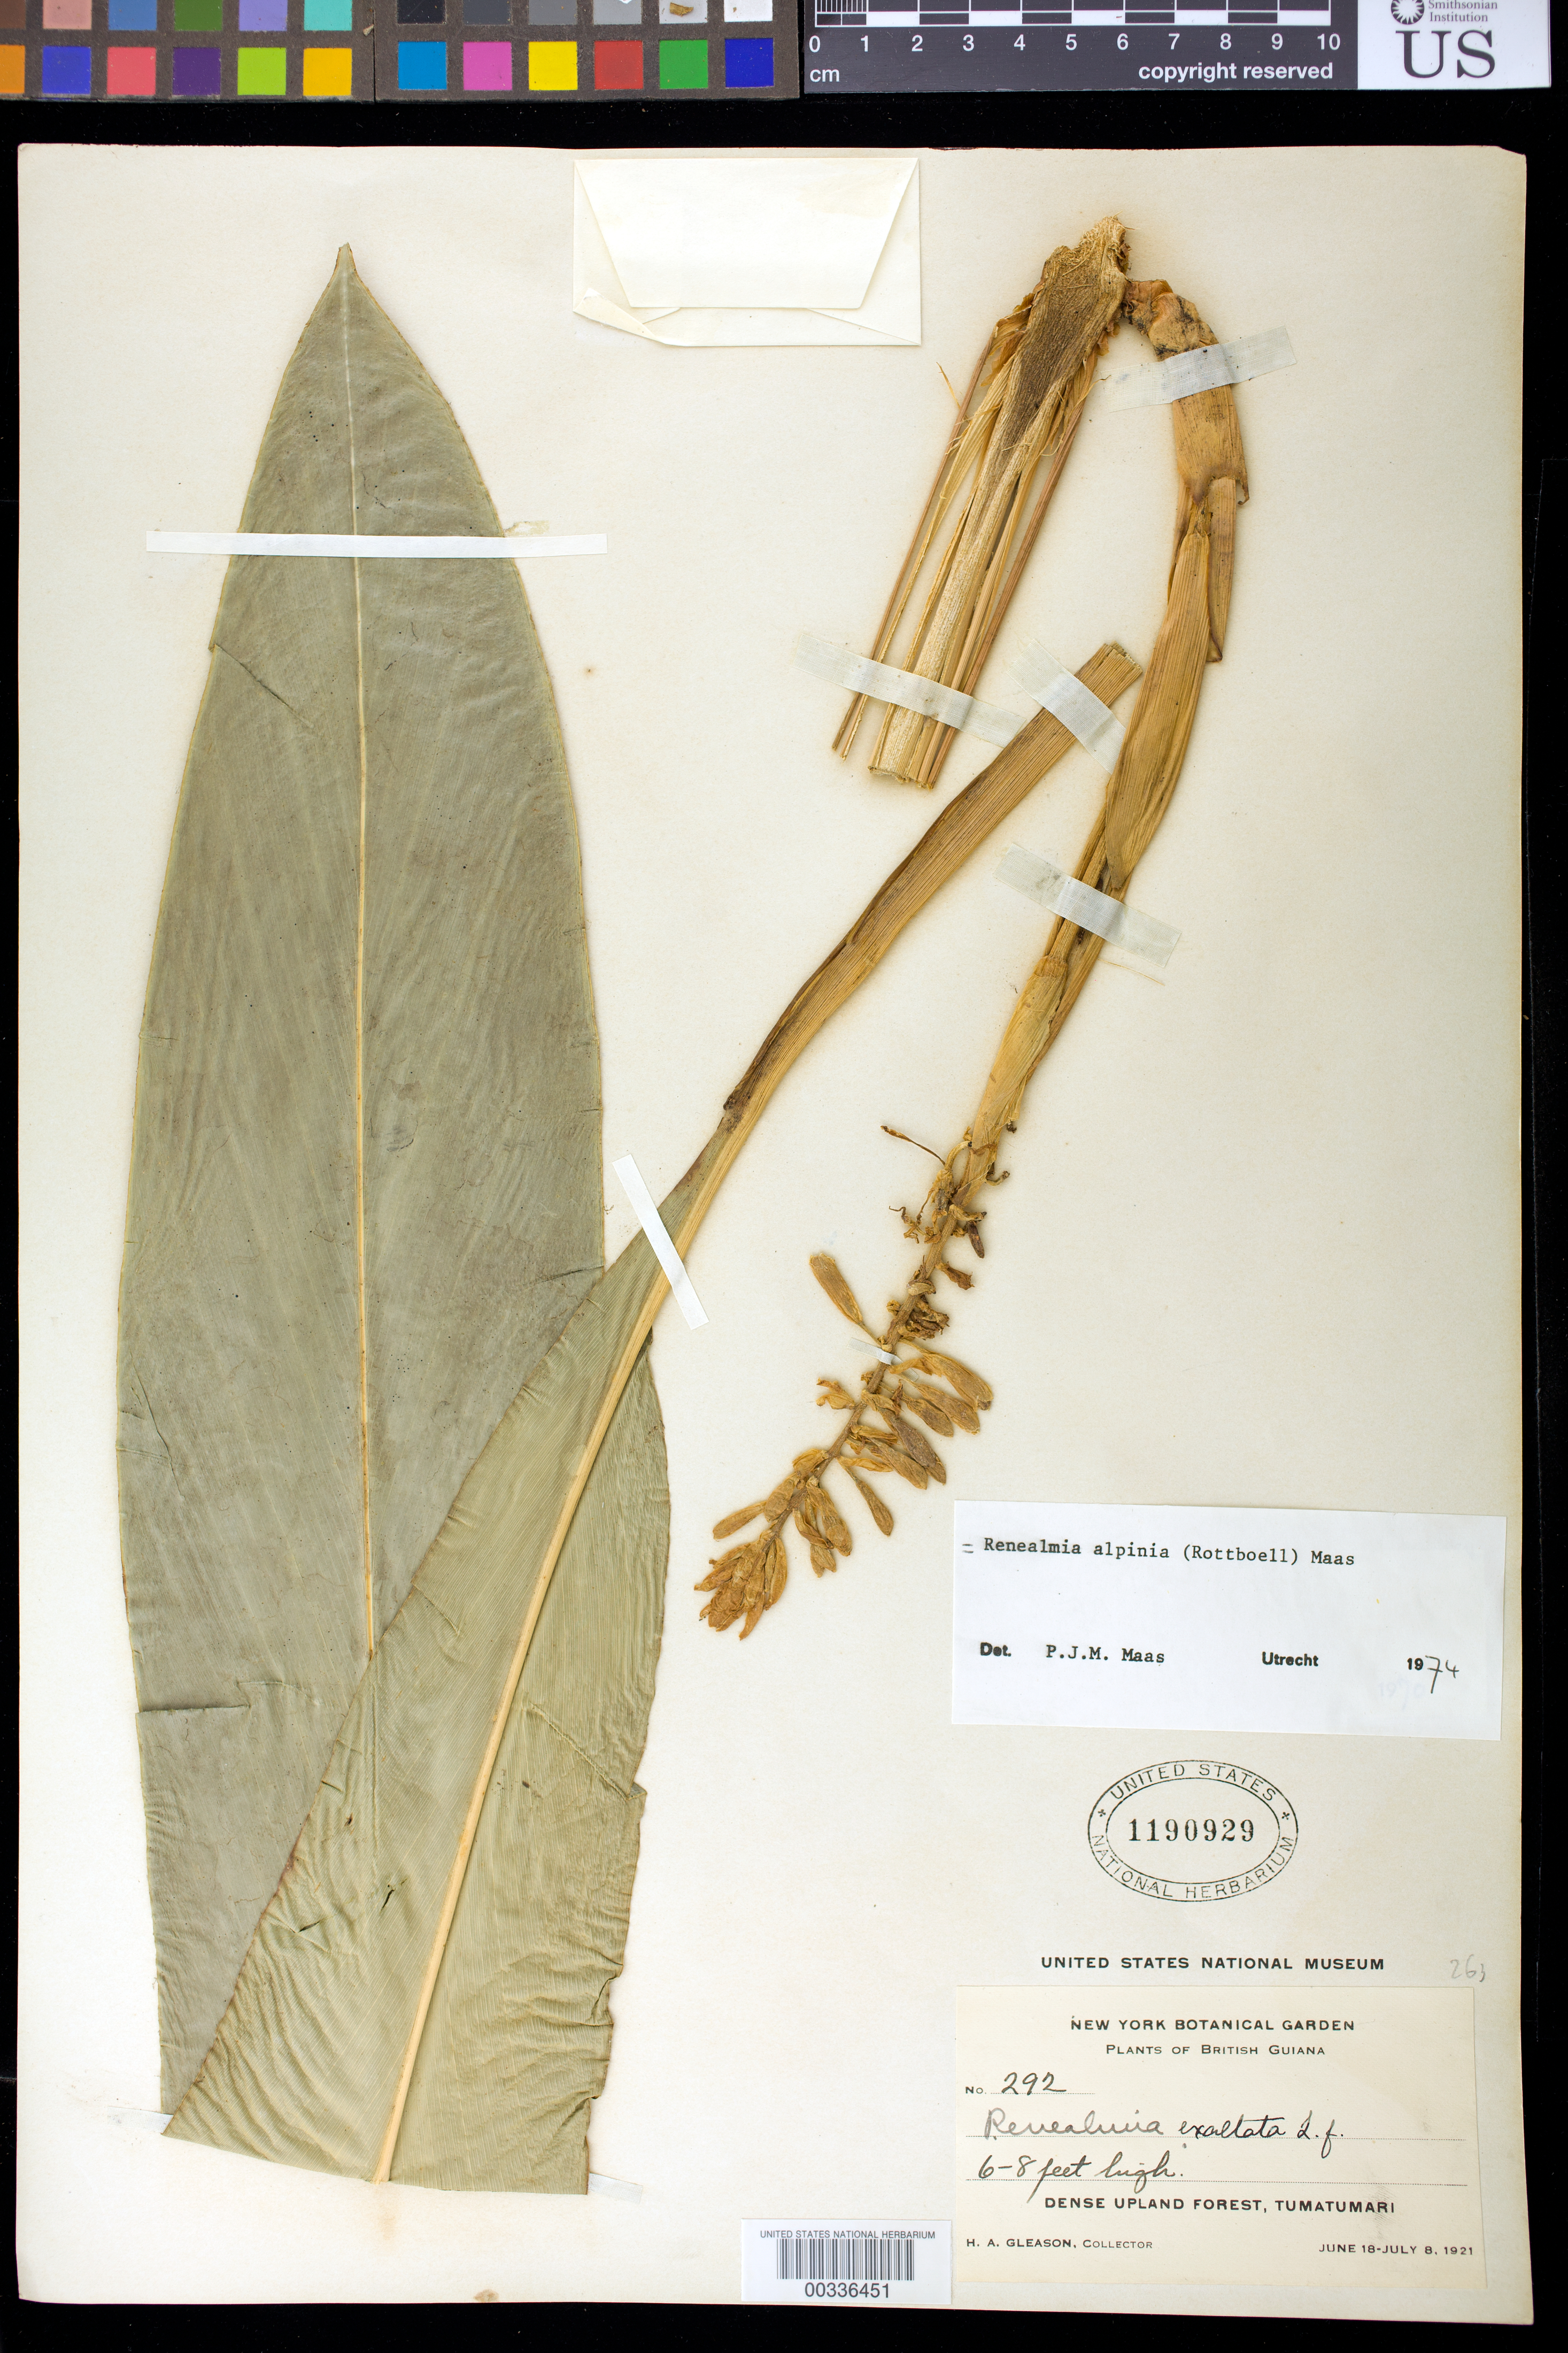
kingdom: Plantae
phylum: Tracheophyta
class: Liliopsida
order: Zingiberales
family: Zingiberaceae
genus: Renealmia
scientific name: Renealmia alpinia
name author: (Rottb.) Maas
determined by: Maas, Paul J. M.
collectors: H. A. Gleason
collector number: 292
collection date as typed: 18 Jun 1921 to 08 Jul 1921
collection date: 1921-06-18/1921-07-08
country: Guyana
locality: Dense upland forest, tumatumari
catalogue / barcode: US 1190929